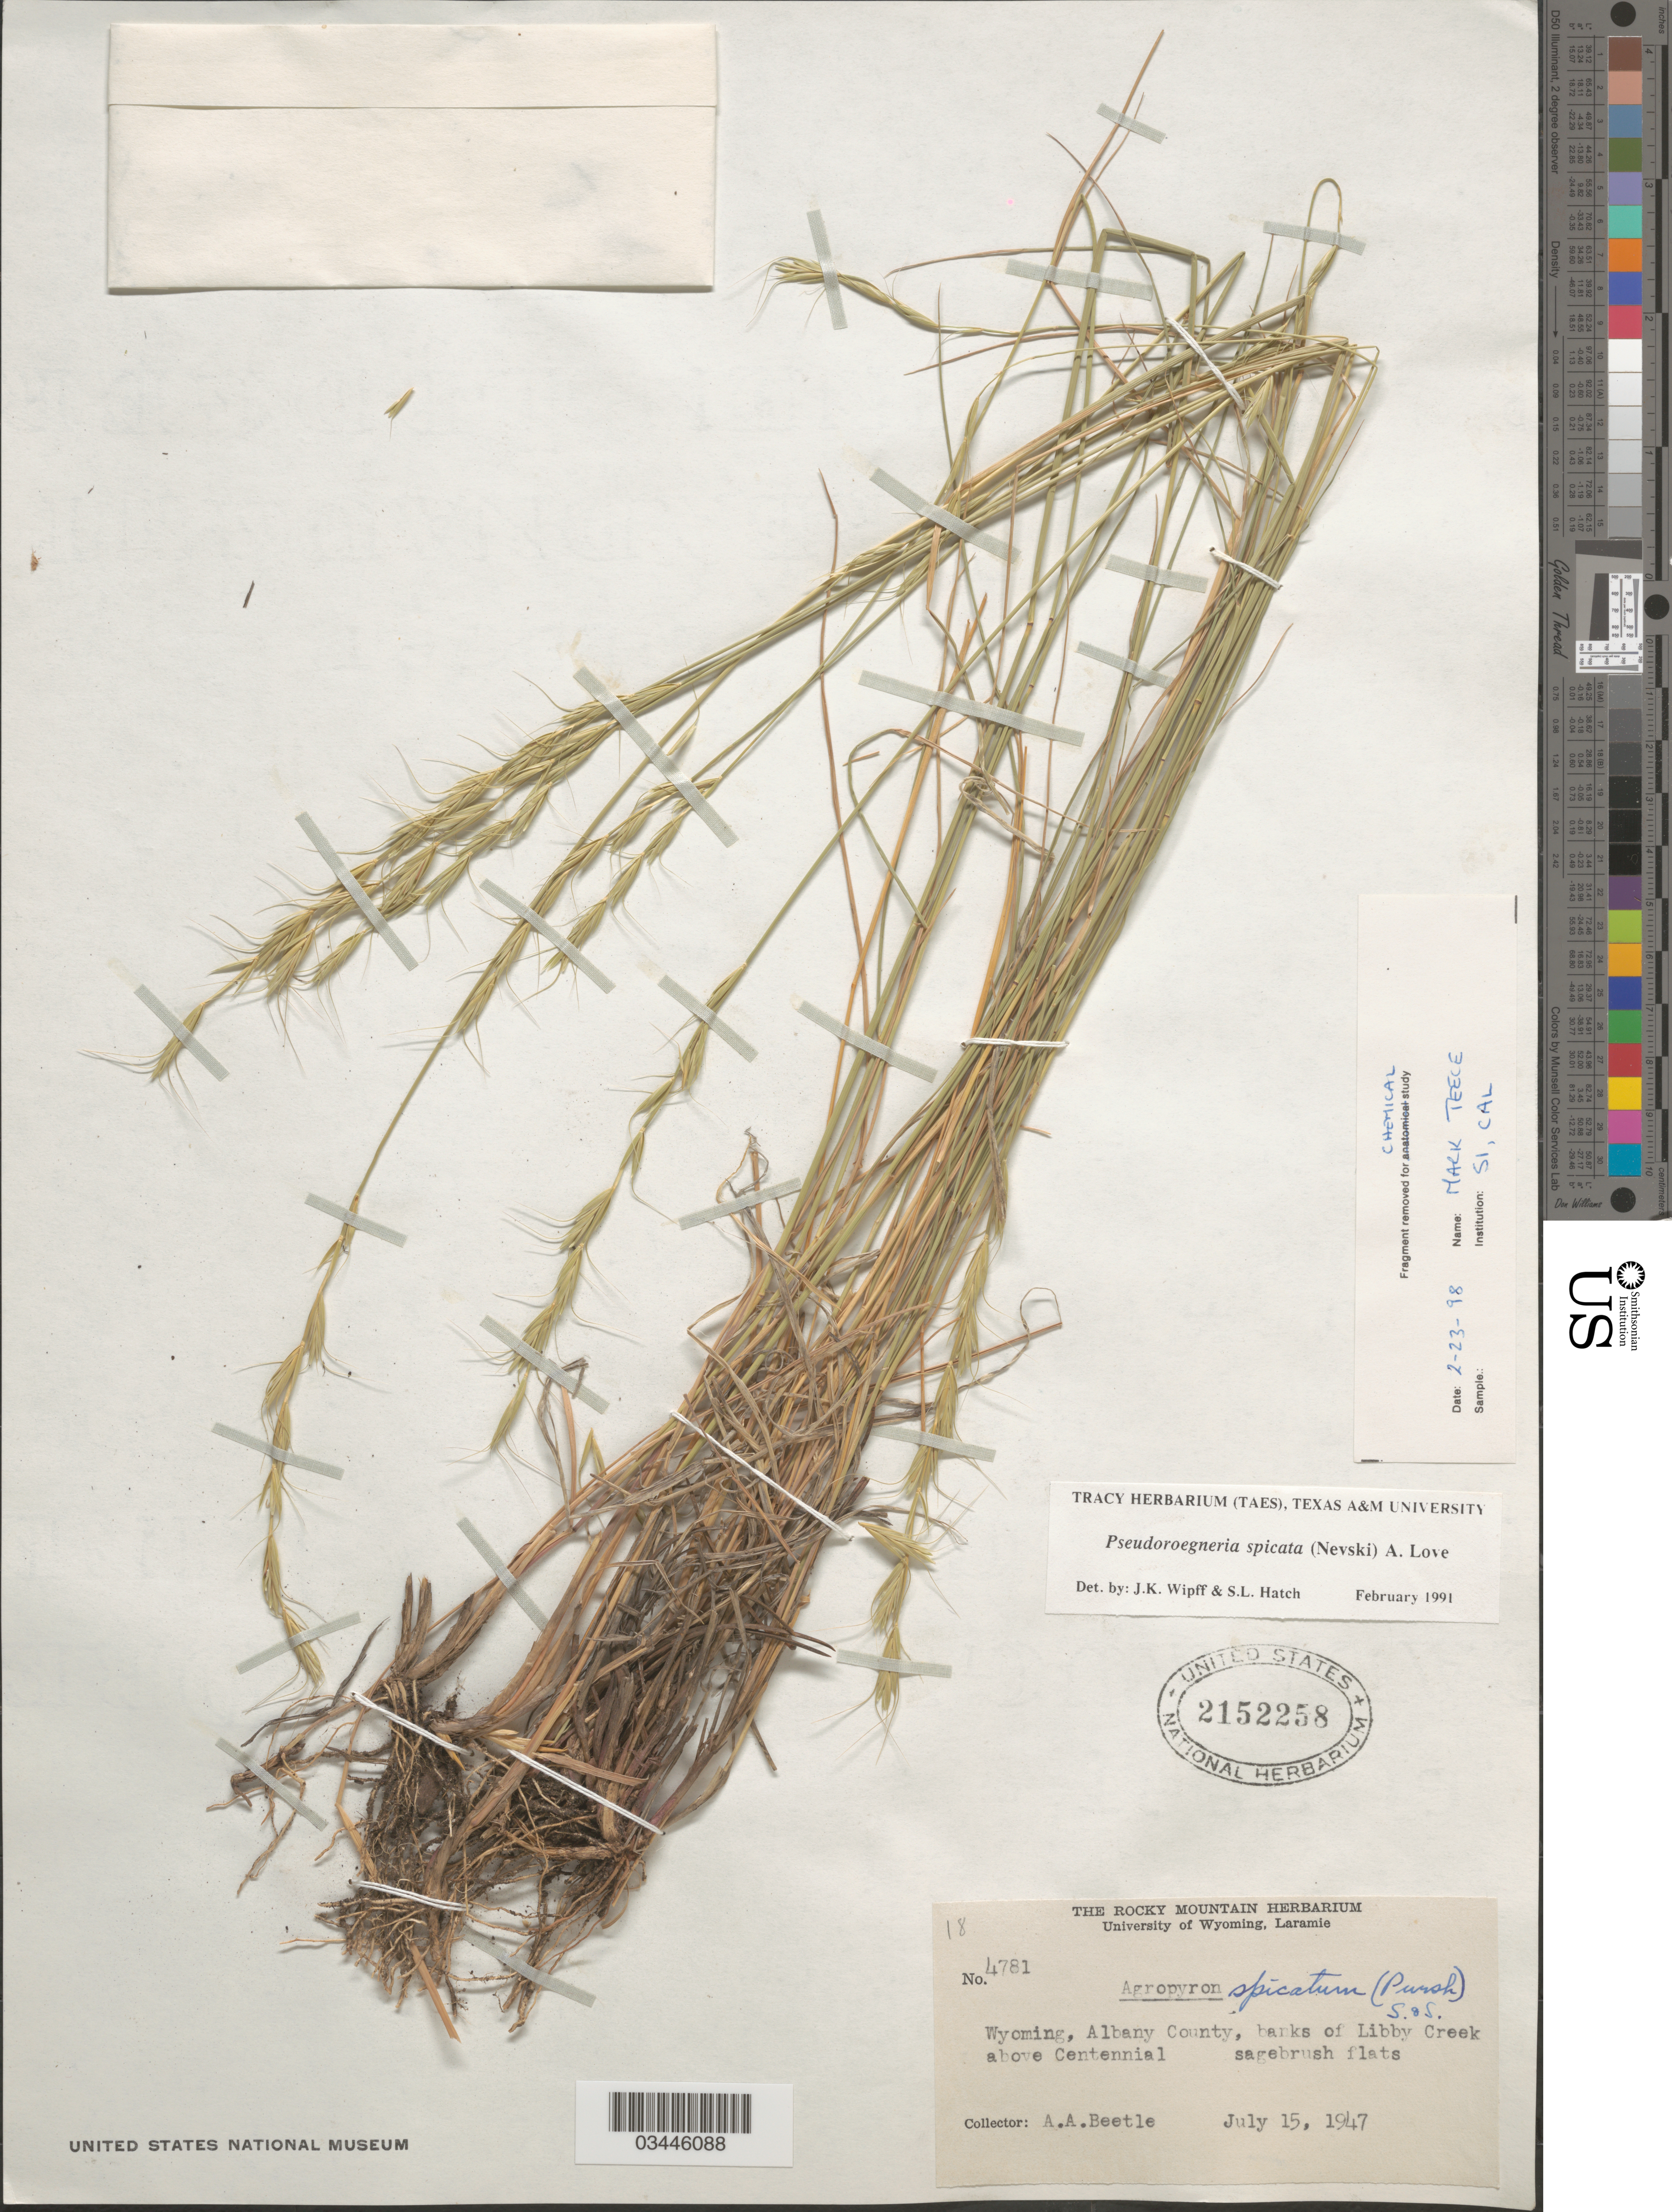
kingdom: Plantae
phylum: Tracheophyta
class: Liliopsida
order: Poales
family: Poaceae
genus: Pseudoroegneria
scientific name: Pseudoroegneria spicata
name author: (Pursh) Á. Löve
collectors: A. A. Beetle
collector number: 4781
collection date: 1947-07-15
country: United States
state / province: Wyoming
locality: Albany County, banks of Libby Creek above Centennial.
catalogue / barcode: US 2152258